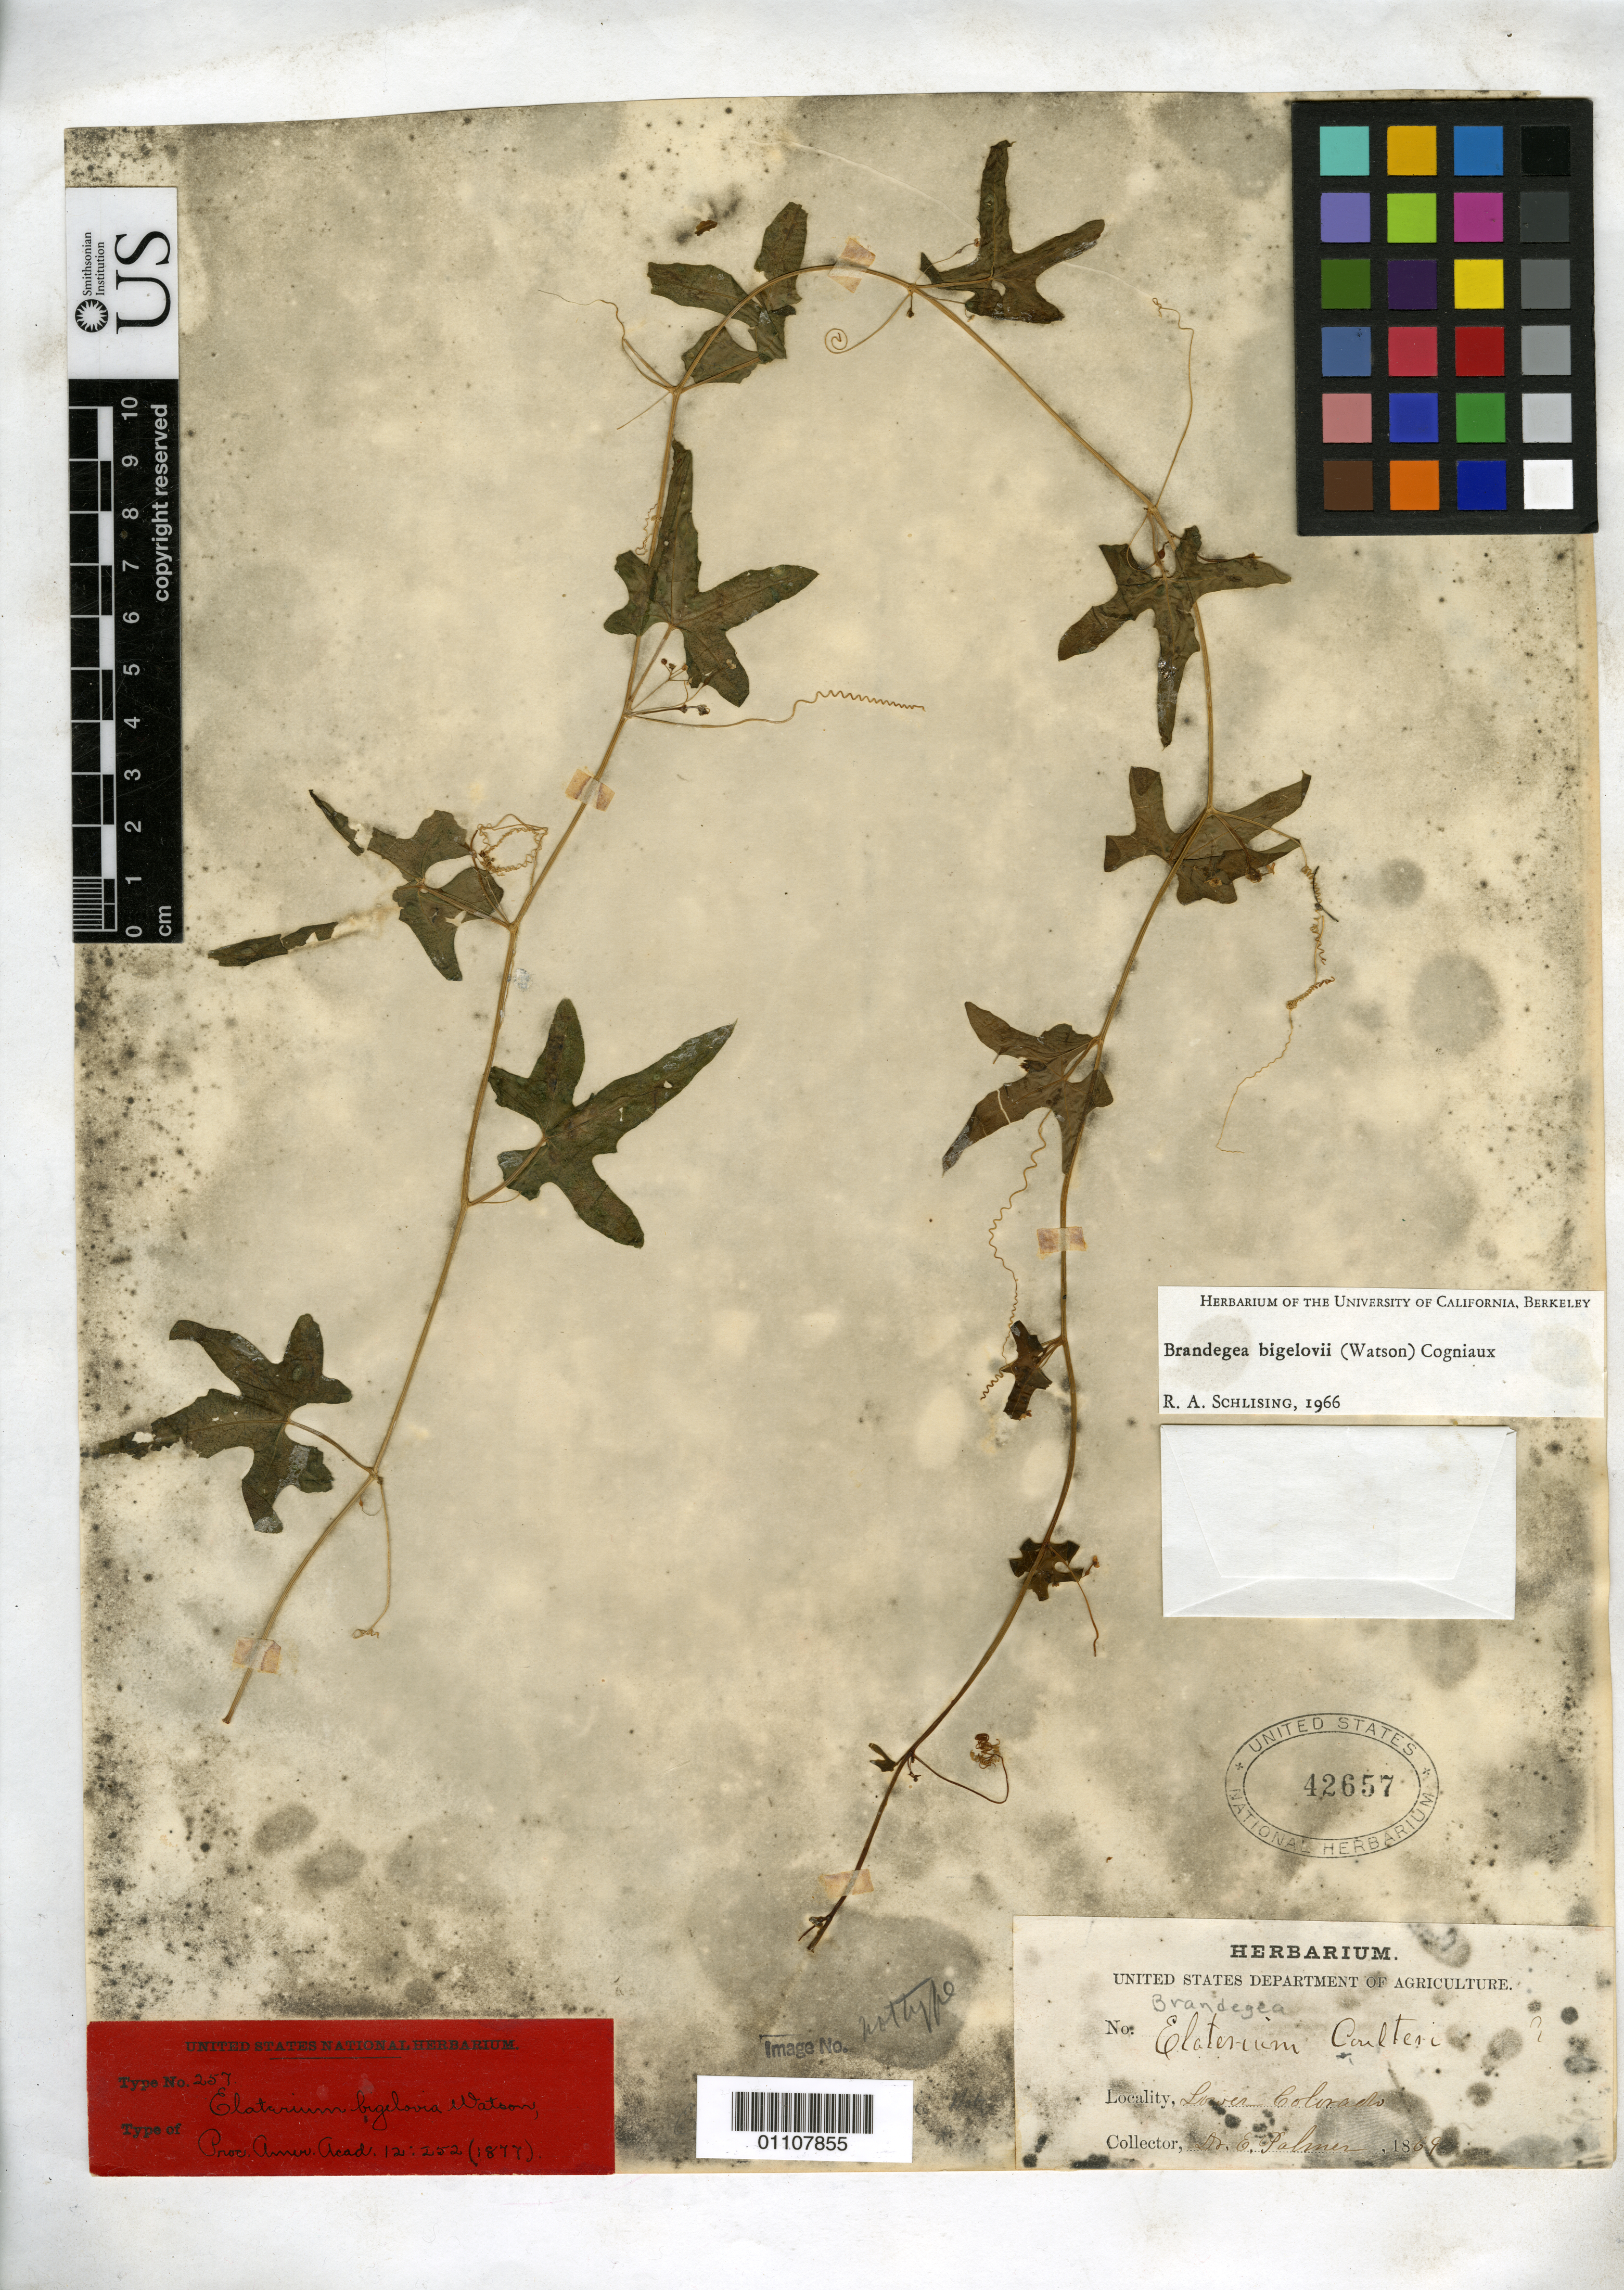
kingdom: Plantae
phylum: Tracheophyta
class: Magnoliopsida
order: Cucurbitales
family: Cucurbitaceae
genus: Elaterium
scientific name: Elaterium bigelovii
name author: S. Watson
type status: Syntype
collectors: D. E. Palmer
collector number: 257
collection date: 1869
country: United States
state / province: Colorado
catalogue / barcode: US 42657